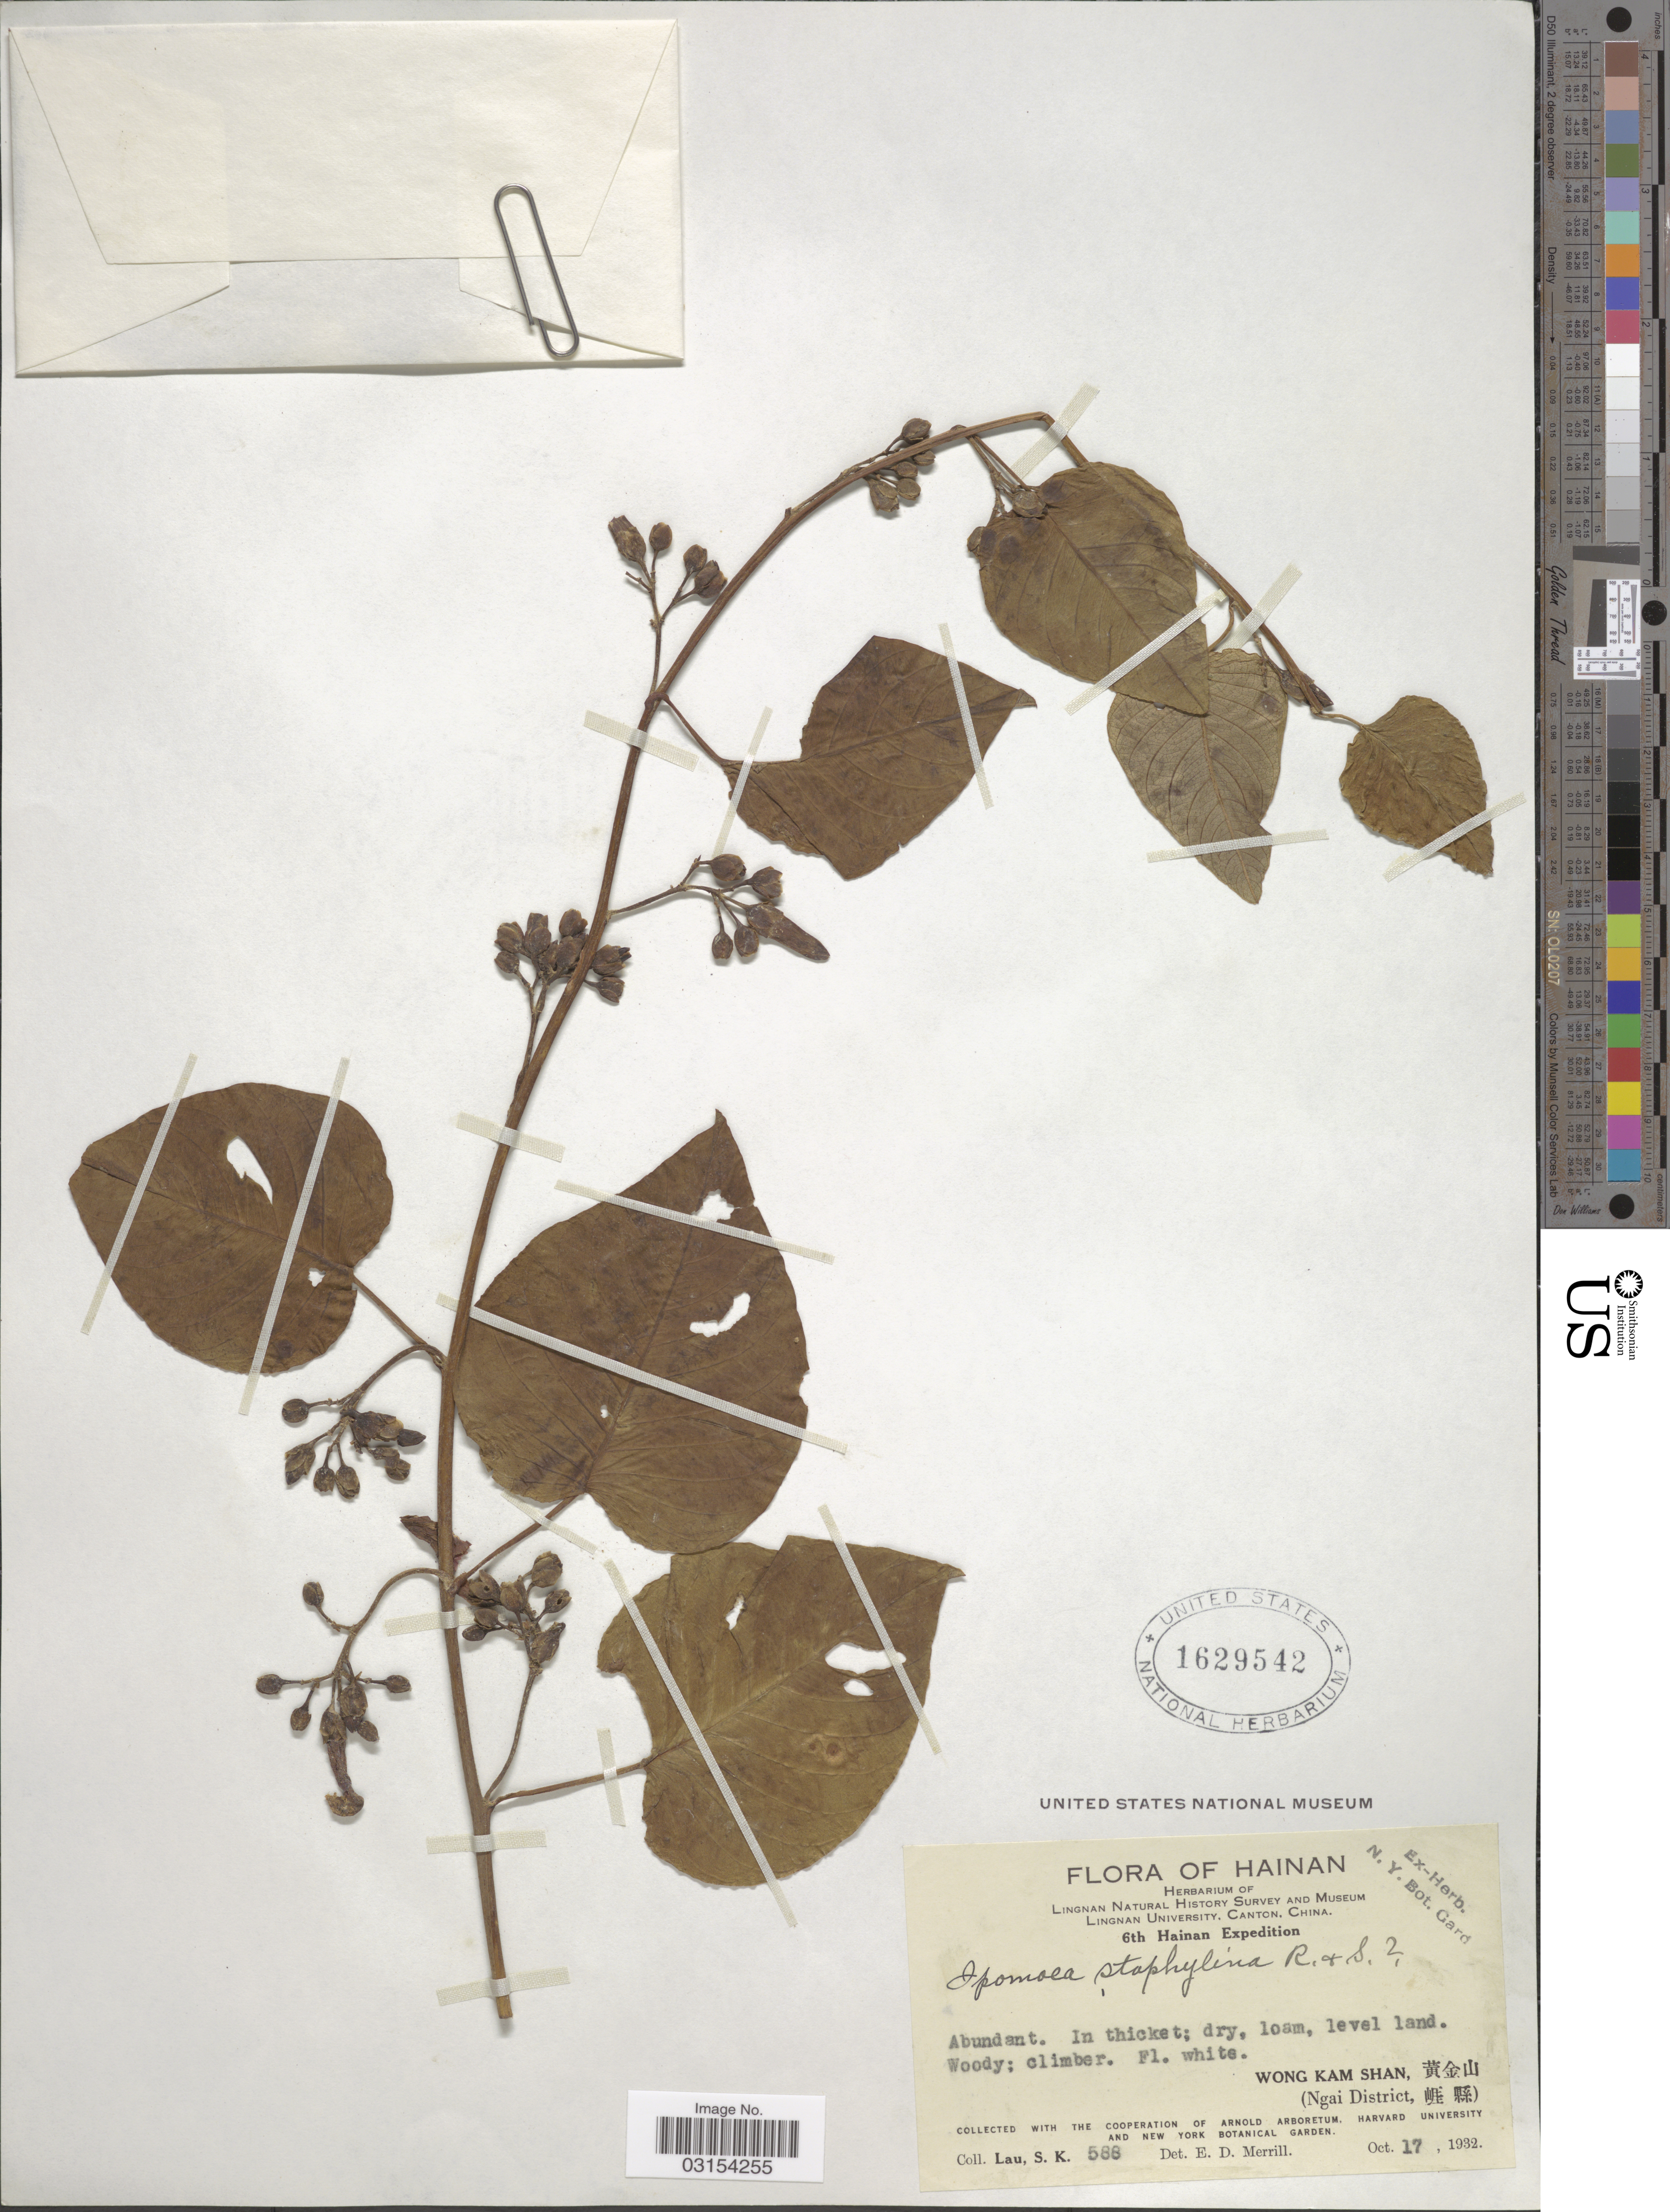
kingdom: Plantae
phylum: Tracheophyta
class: Magnoliopsida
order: Solanales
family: Convolvulaceae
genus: Ipomoea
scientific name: Ipomoea staphylina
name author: Roem. & Schult.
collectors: S. K. Lau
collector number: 588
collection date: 1932-10-17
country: China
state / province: Hainan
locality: Wong Kam Shan. (Ngai District).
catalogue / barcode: US 1629542